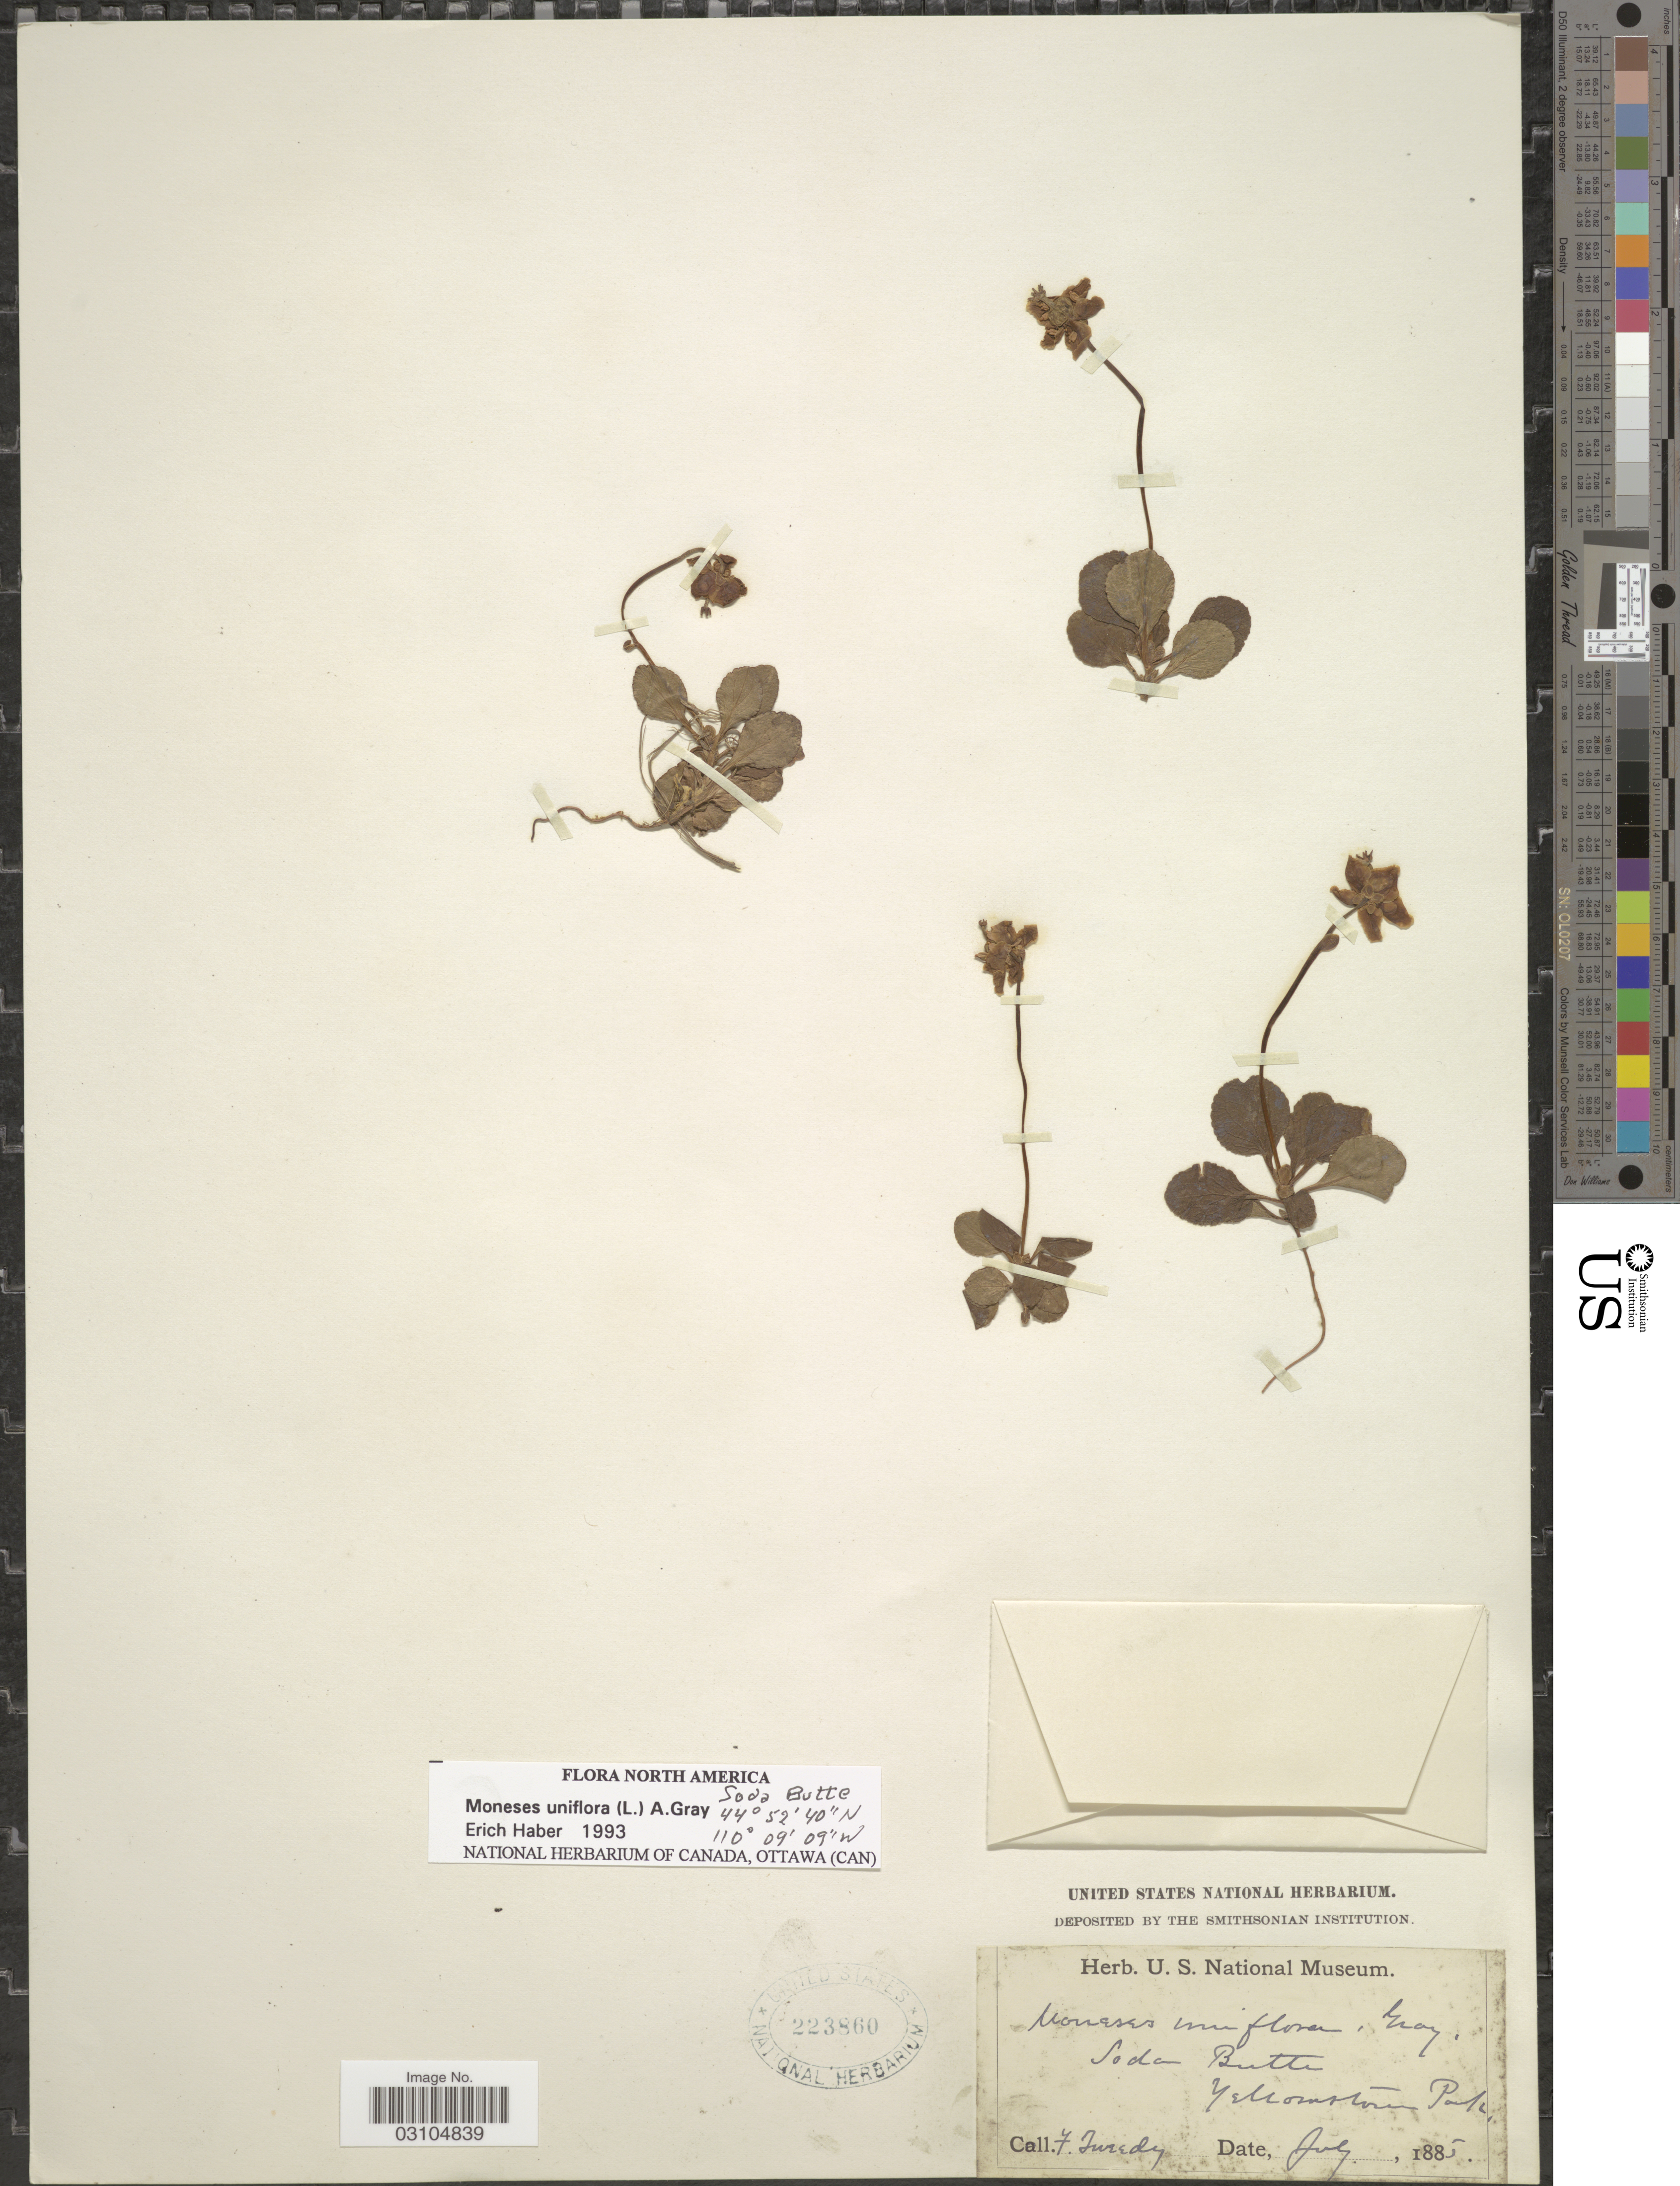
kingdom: Plantae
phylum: Tracheophyta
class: Magnoliopsida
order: Ericales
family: Ericaceae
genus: Moneses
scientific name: Moneses uniflora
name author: (L.) A. Gray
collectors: F. Tweedy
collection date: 1885-07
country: United States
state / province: Wyoming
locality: Soda Butte. Yellowstone Park.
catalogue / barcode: US 223860